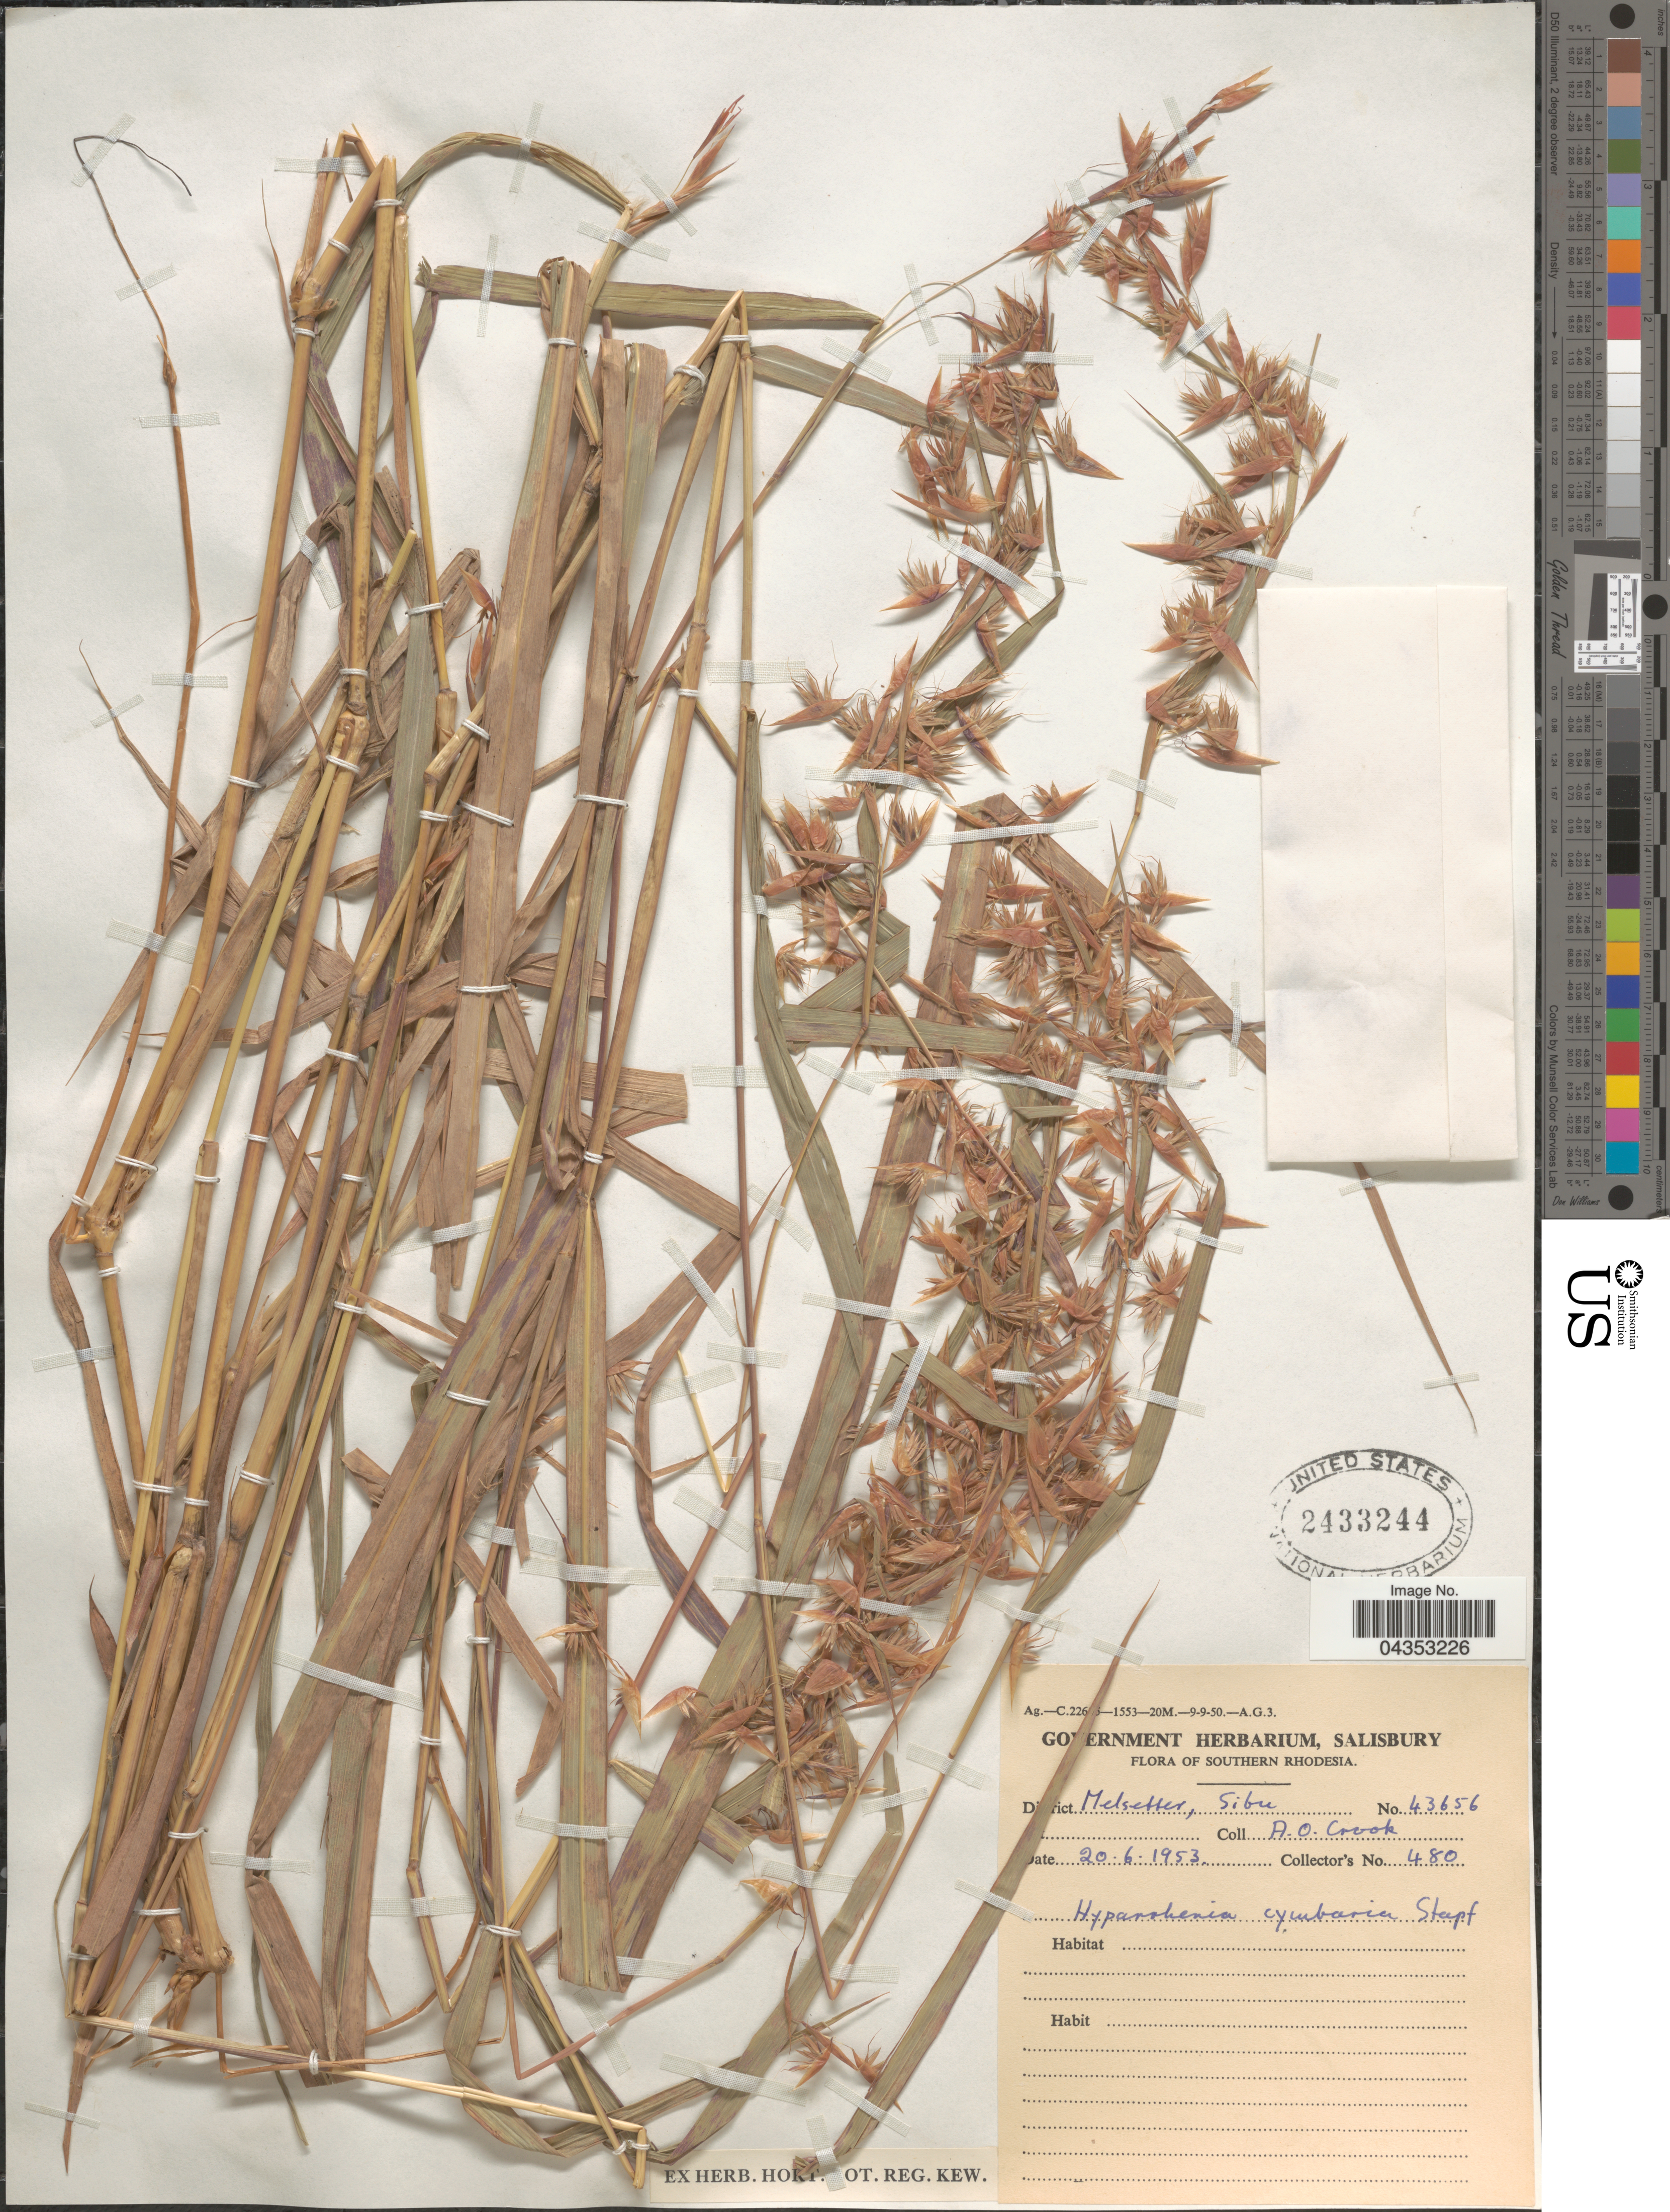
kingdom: Plantae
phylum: Tracheophyta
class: Liliopsida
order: Poales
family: Poaceae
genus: Hyparrhenia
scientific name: Hyparrhenia cymbaria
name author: (L.) Stapf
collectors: A. Crook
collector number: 43656/480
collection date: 1953-06-20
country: Zimbabwe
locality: Southern Rhodesia. D [illegible text]ict Melsetter, Sibu.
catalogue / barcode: US 2433244